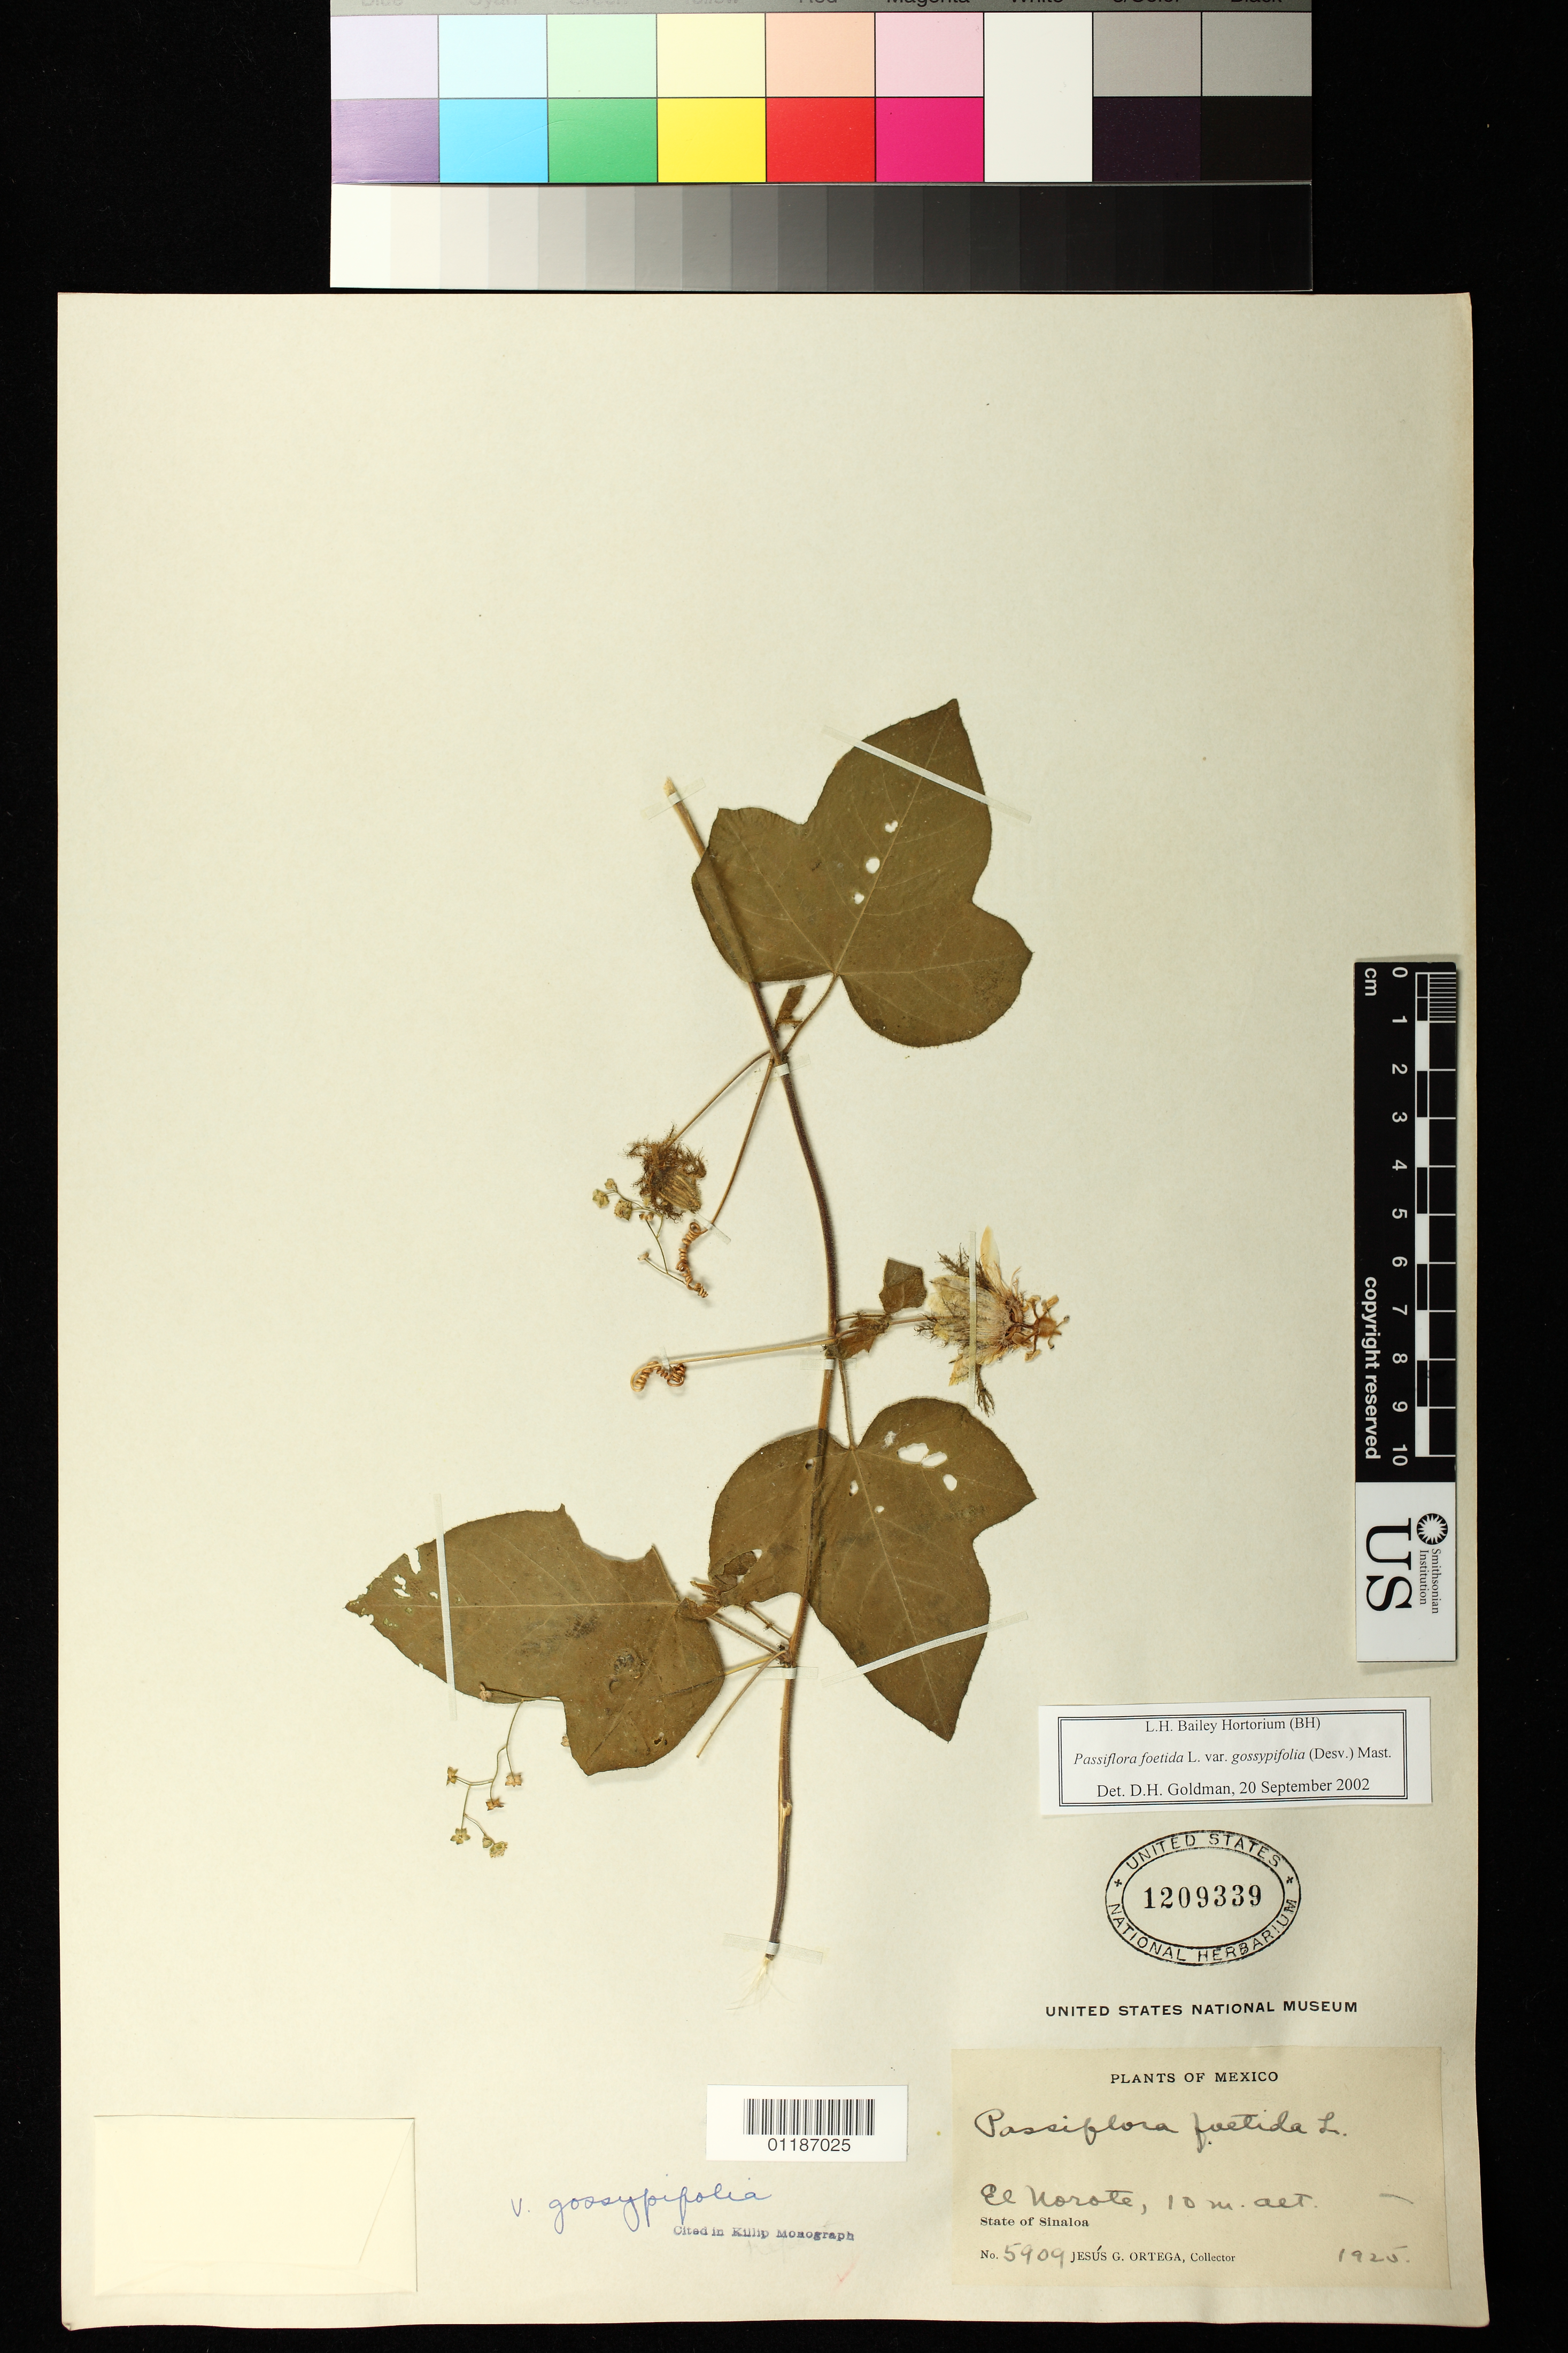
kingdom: Plantae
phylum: Tracheophyta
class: Magnoliopsida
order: Malpighiales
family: Passifloraceae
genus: Passiflora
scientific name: Passiflora foetida var. gossypiifolia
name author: (Desv.) Mast.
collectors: J. Ortega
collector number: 5909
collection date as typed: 1925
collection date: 1925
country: Mexico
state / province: Sinaloa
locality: El norote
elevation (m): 10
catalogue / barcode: US 1209339